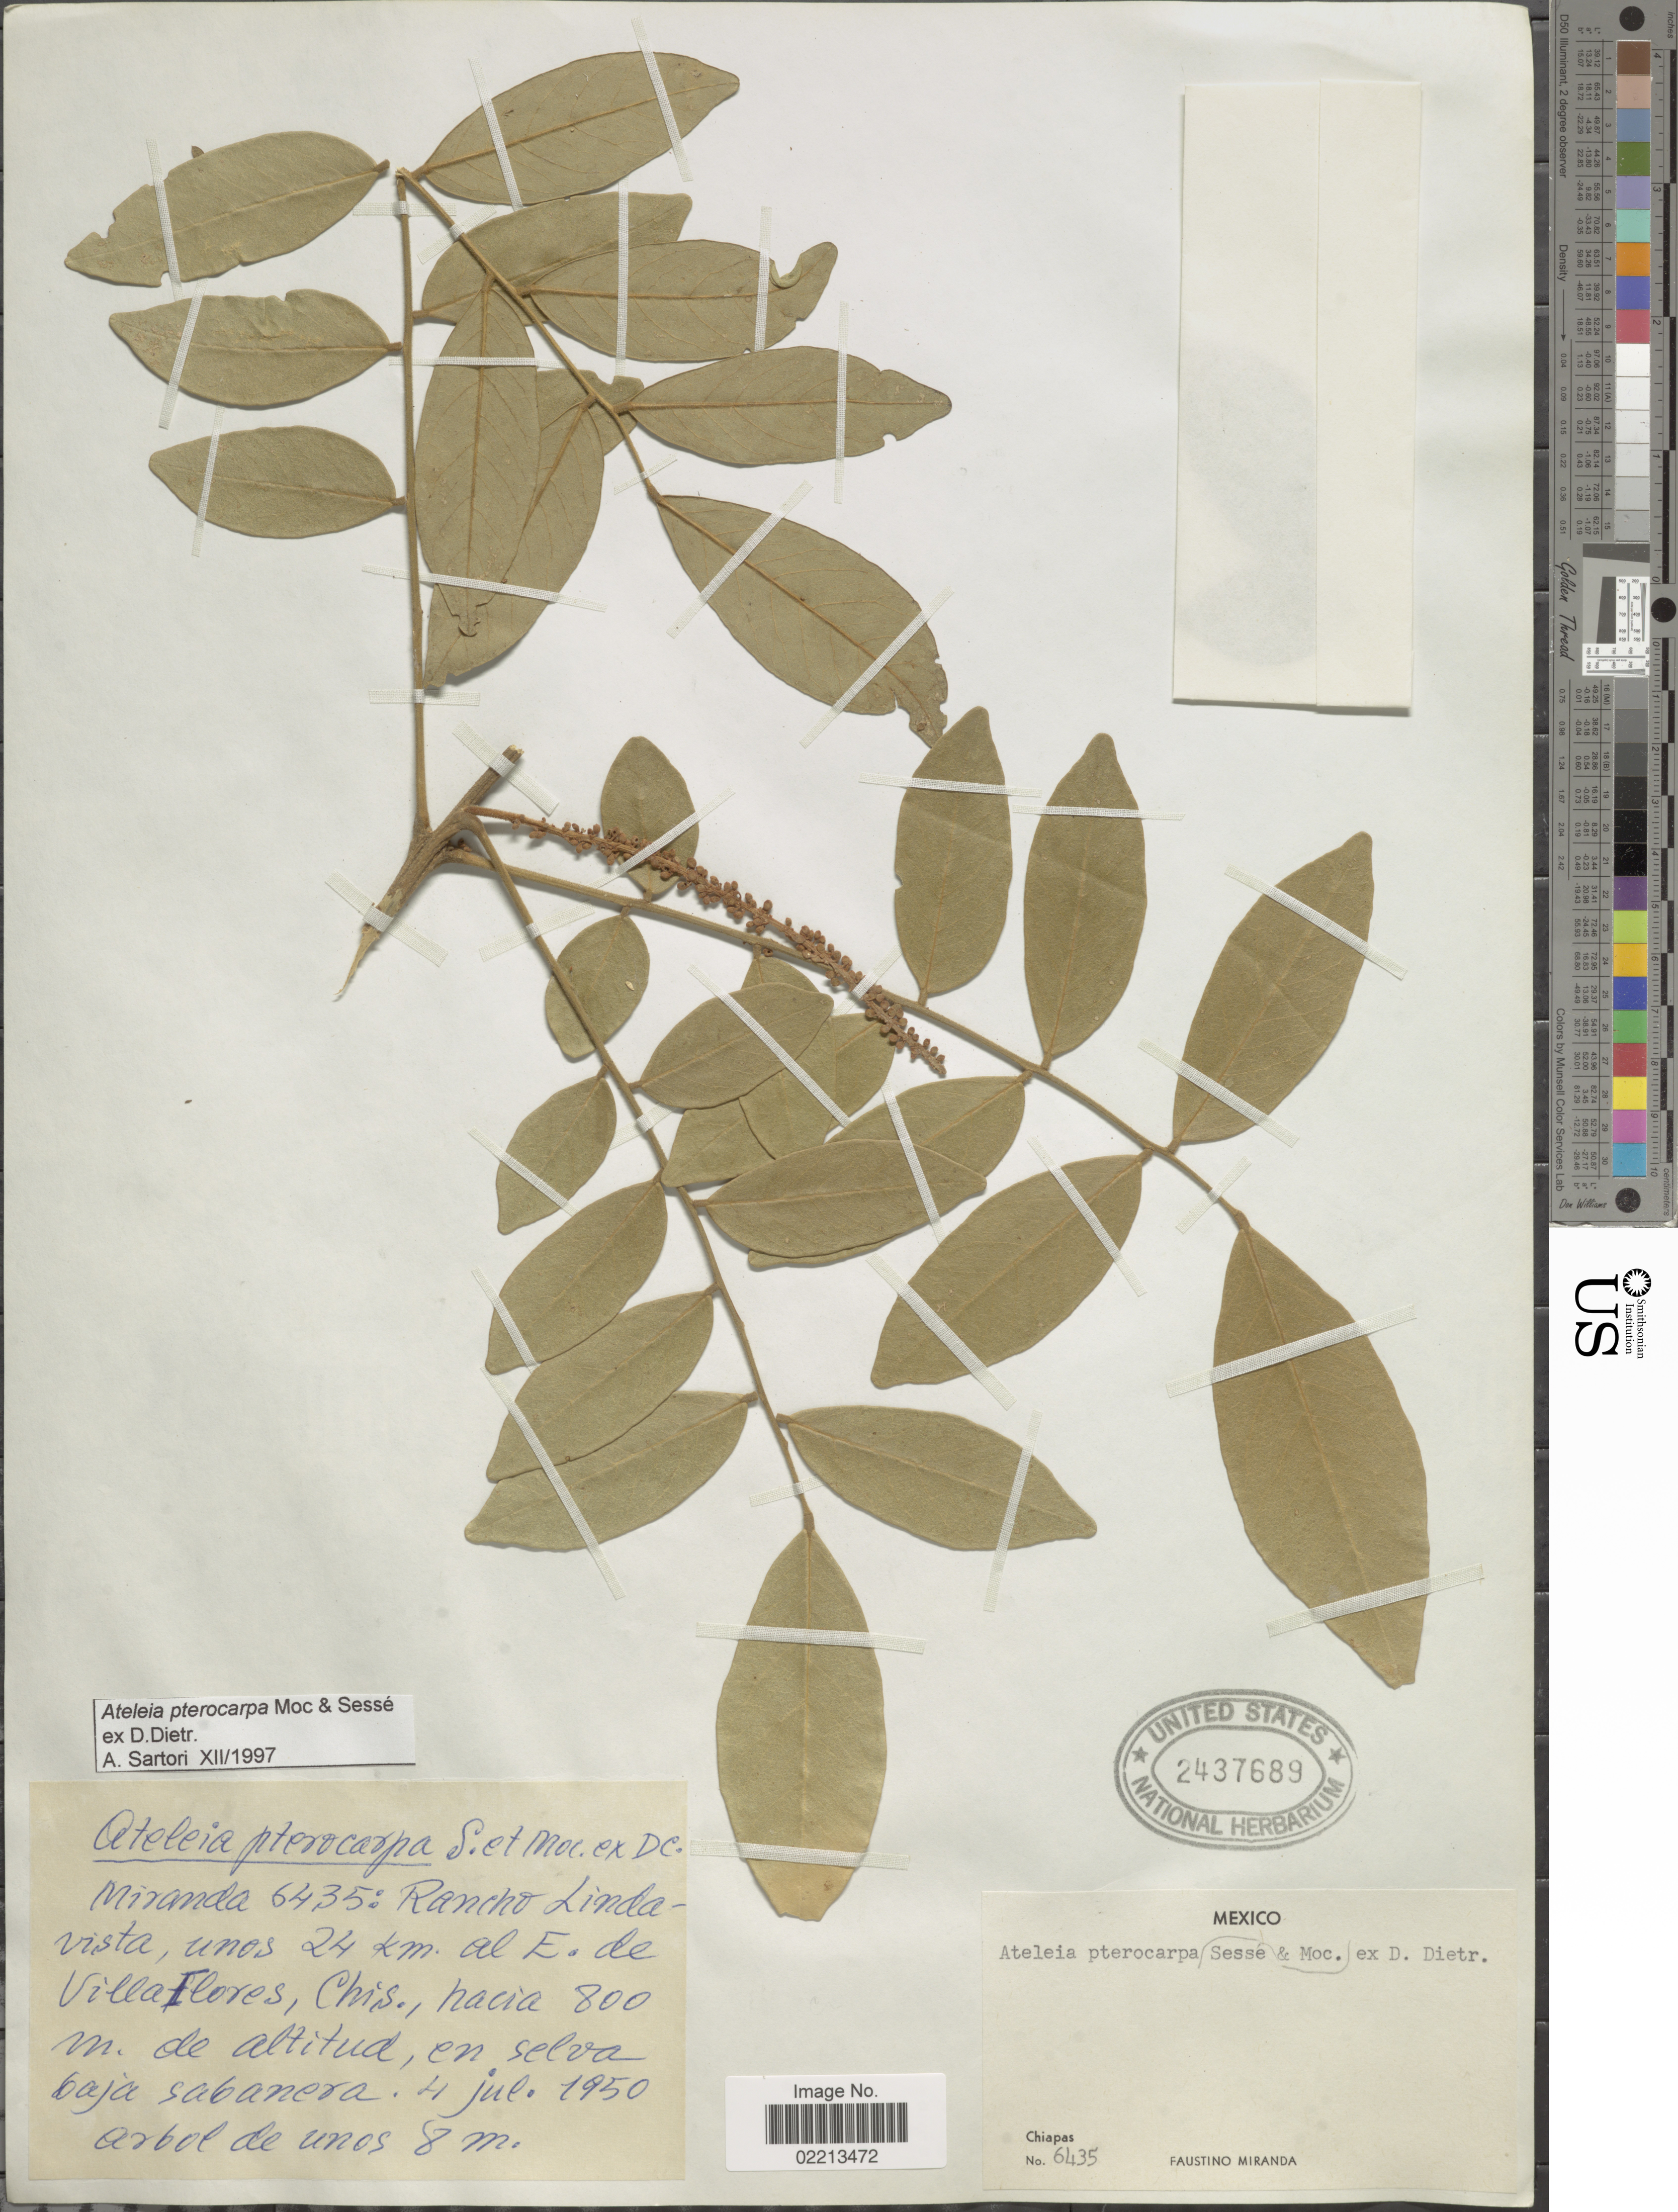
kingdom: Plantae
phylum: Tracheophyta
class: Magnoliopsida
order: Fabales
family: Fabaceae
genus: Ateleia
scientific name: Ateleia pterocarpa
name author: Moc. & Sessé ex D. Dietr.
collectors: F. Miranda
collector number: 6435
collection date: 1950-07-04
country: Mexico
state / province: Chiapas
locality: Rancho Linda-vista, unos 24 km. al E de Villa Flores, Chis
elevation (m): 800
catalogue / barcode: US 2437689